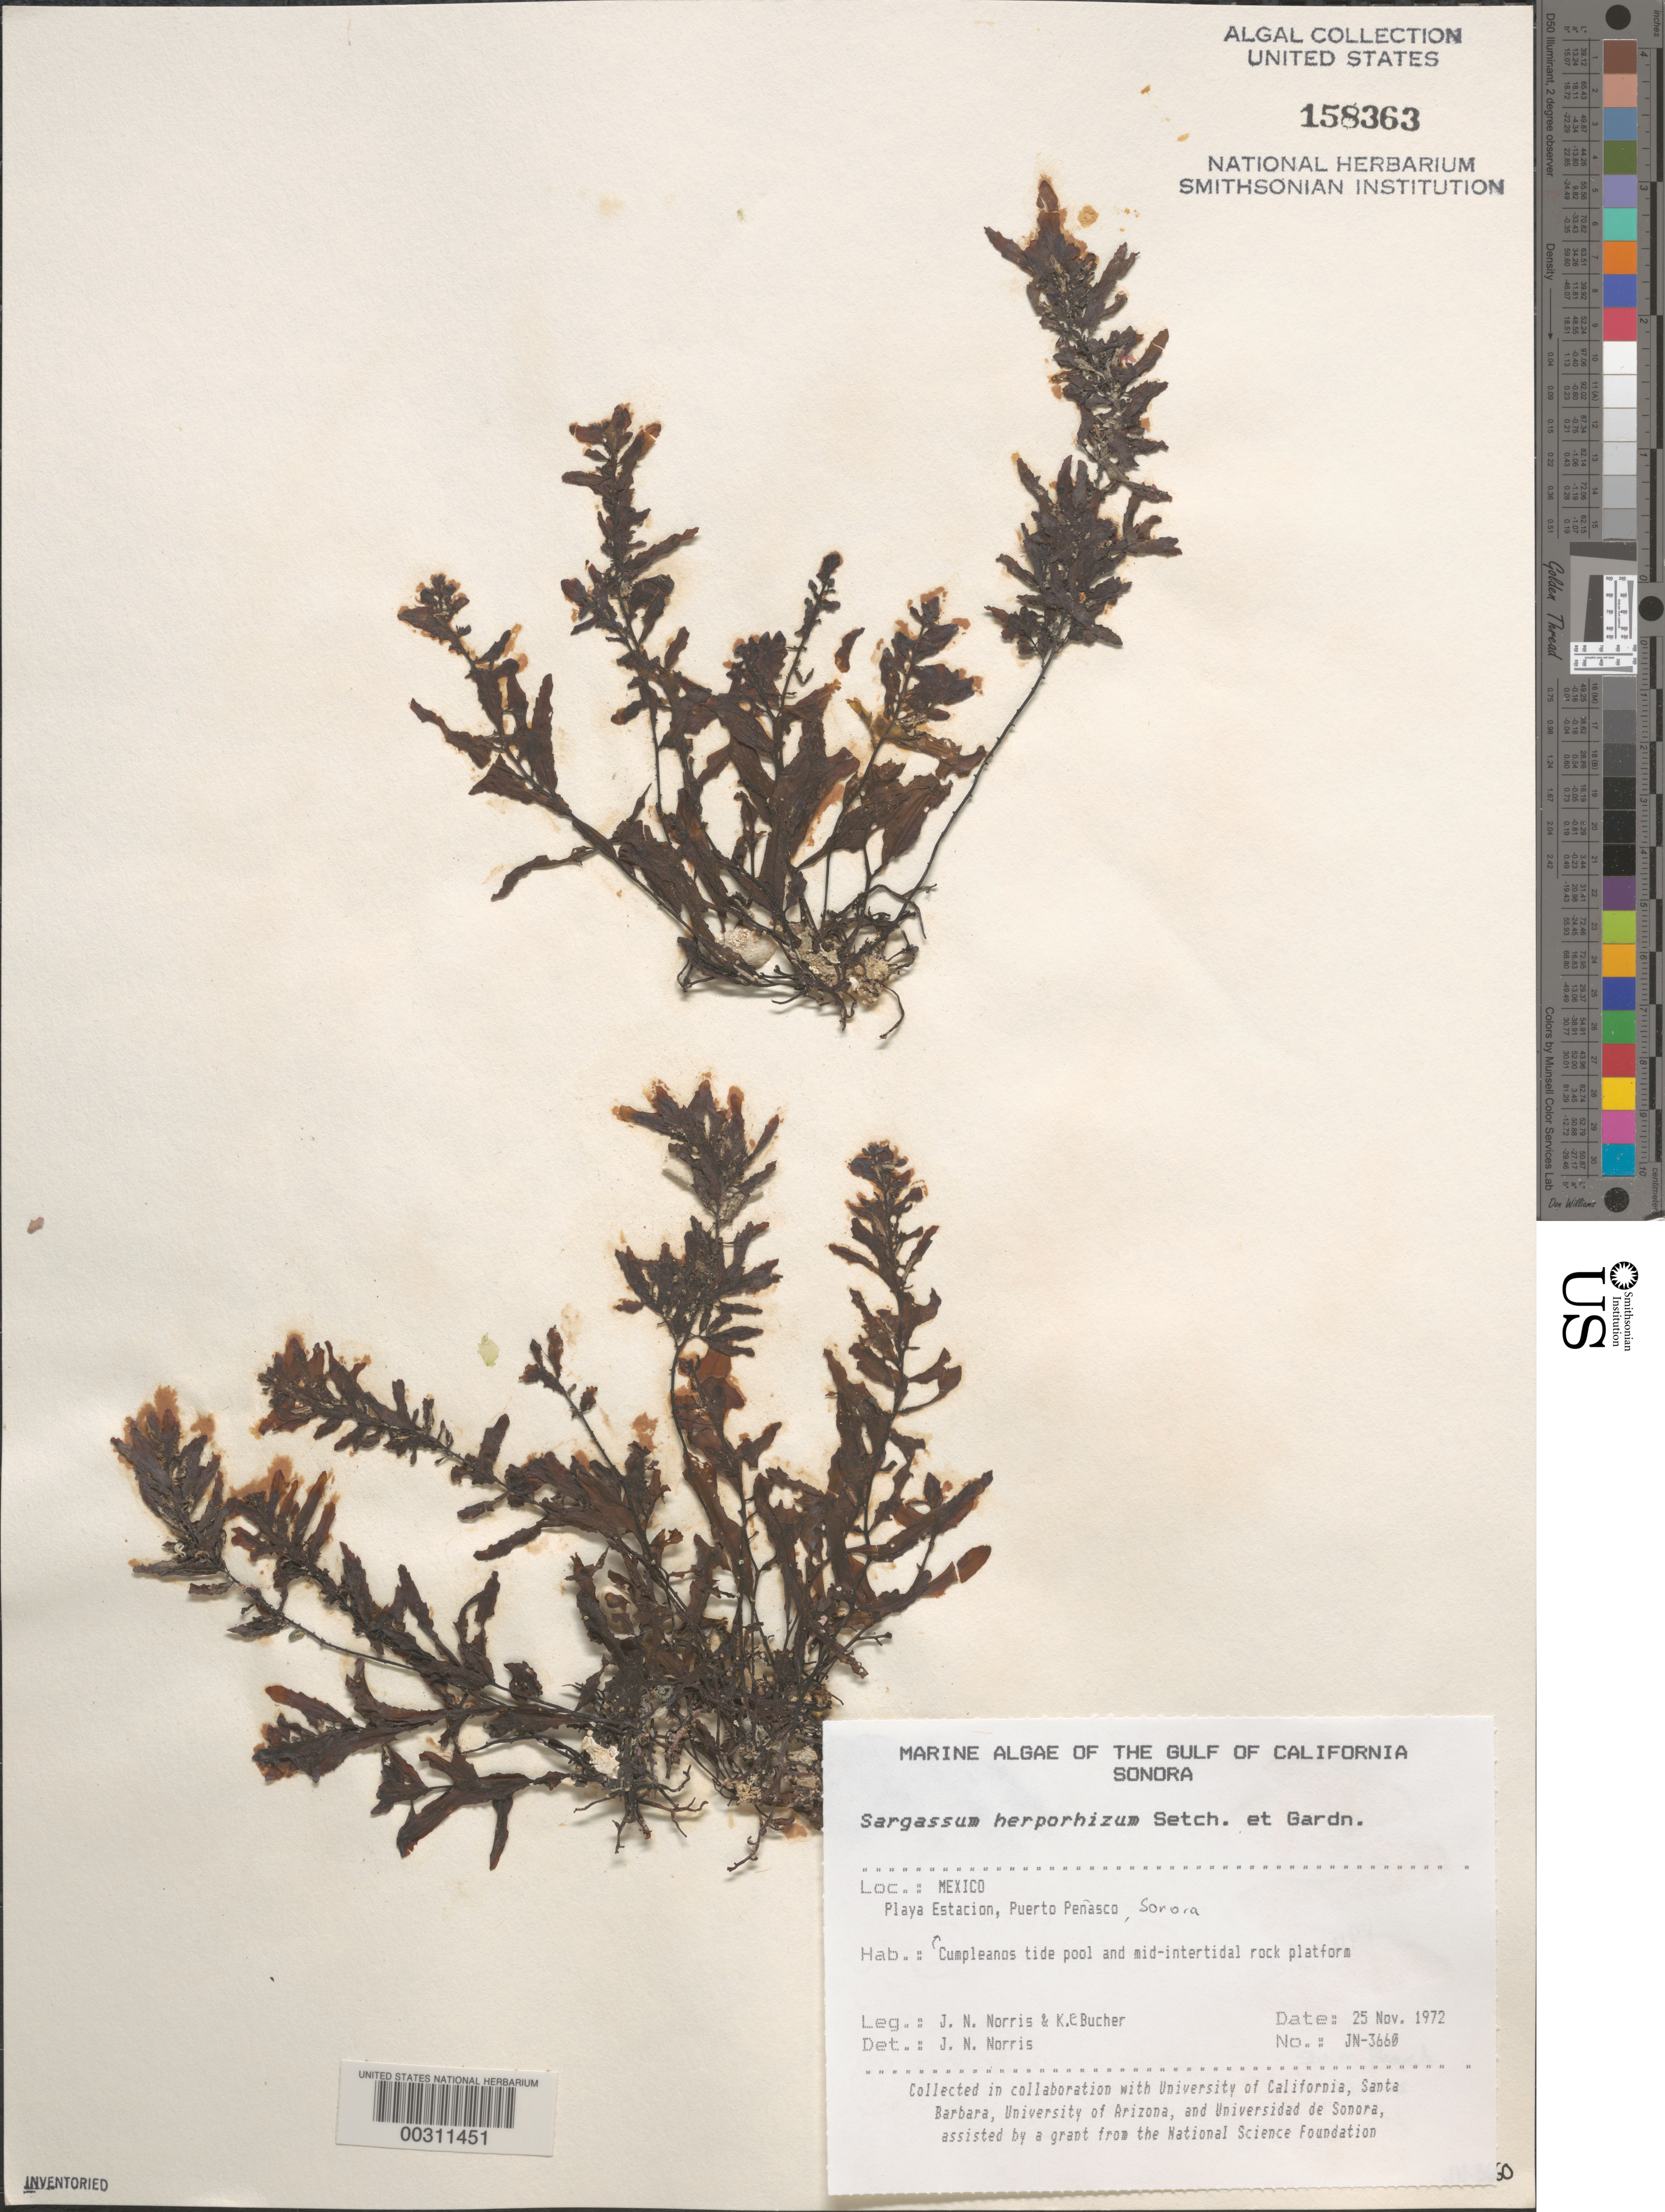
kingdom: Chromista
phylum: Ochrophyta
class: Phaeophyceae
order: Fucales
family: Sargassaceae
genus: Sargassum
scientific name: Sargassum herporhizum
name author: Setch. & N.L. Gardner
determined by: Norris, James N.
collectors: J. N. Norris & K. E. Bucher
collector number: JN-3660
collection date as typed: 25 Nov 1972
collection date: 1972-11-25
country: Mexico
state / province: Sonora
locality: Playa Estacion, Puerto Penasco, Cumpleanos tide pool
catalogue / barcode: US 158363